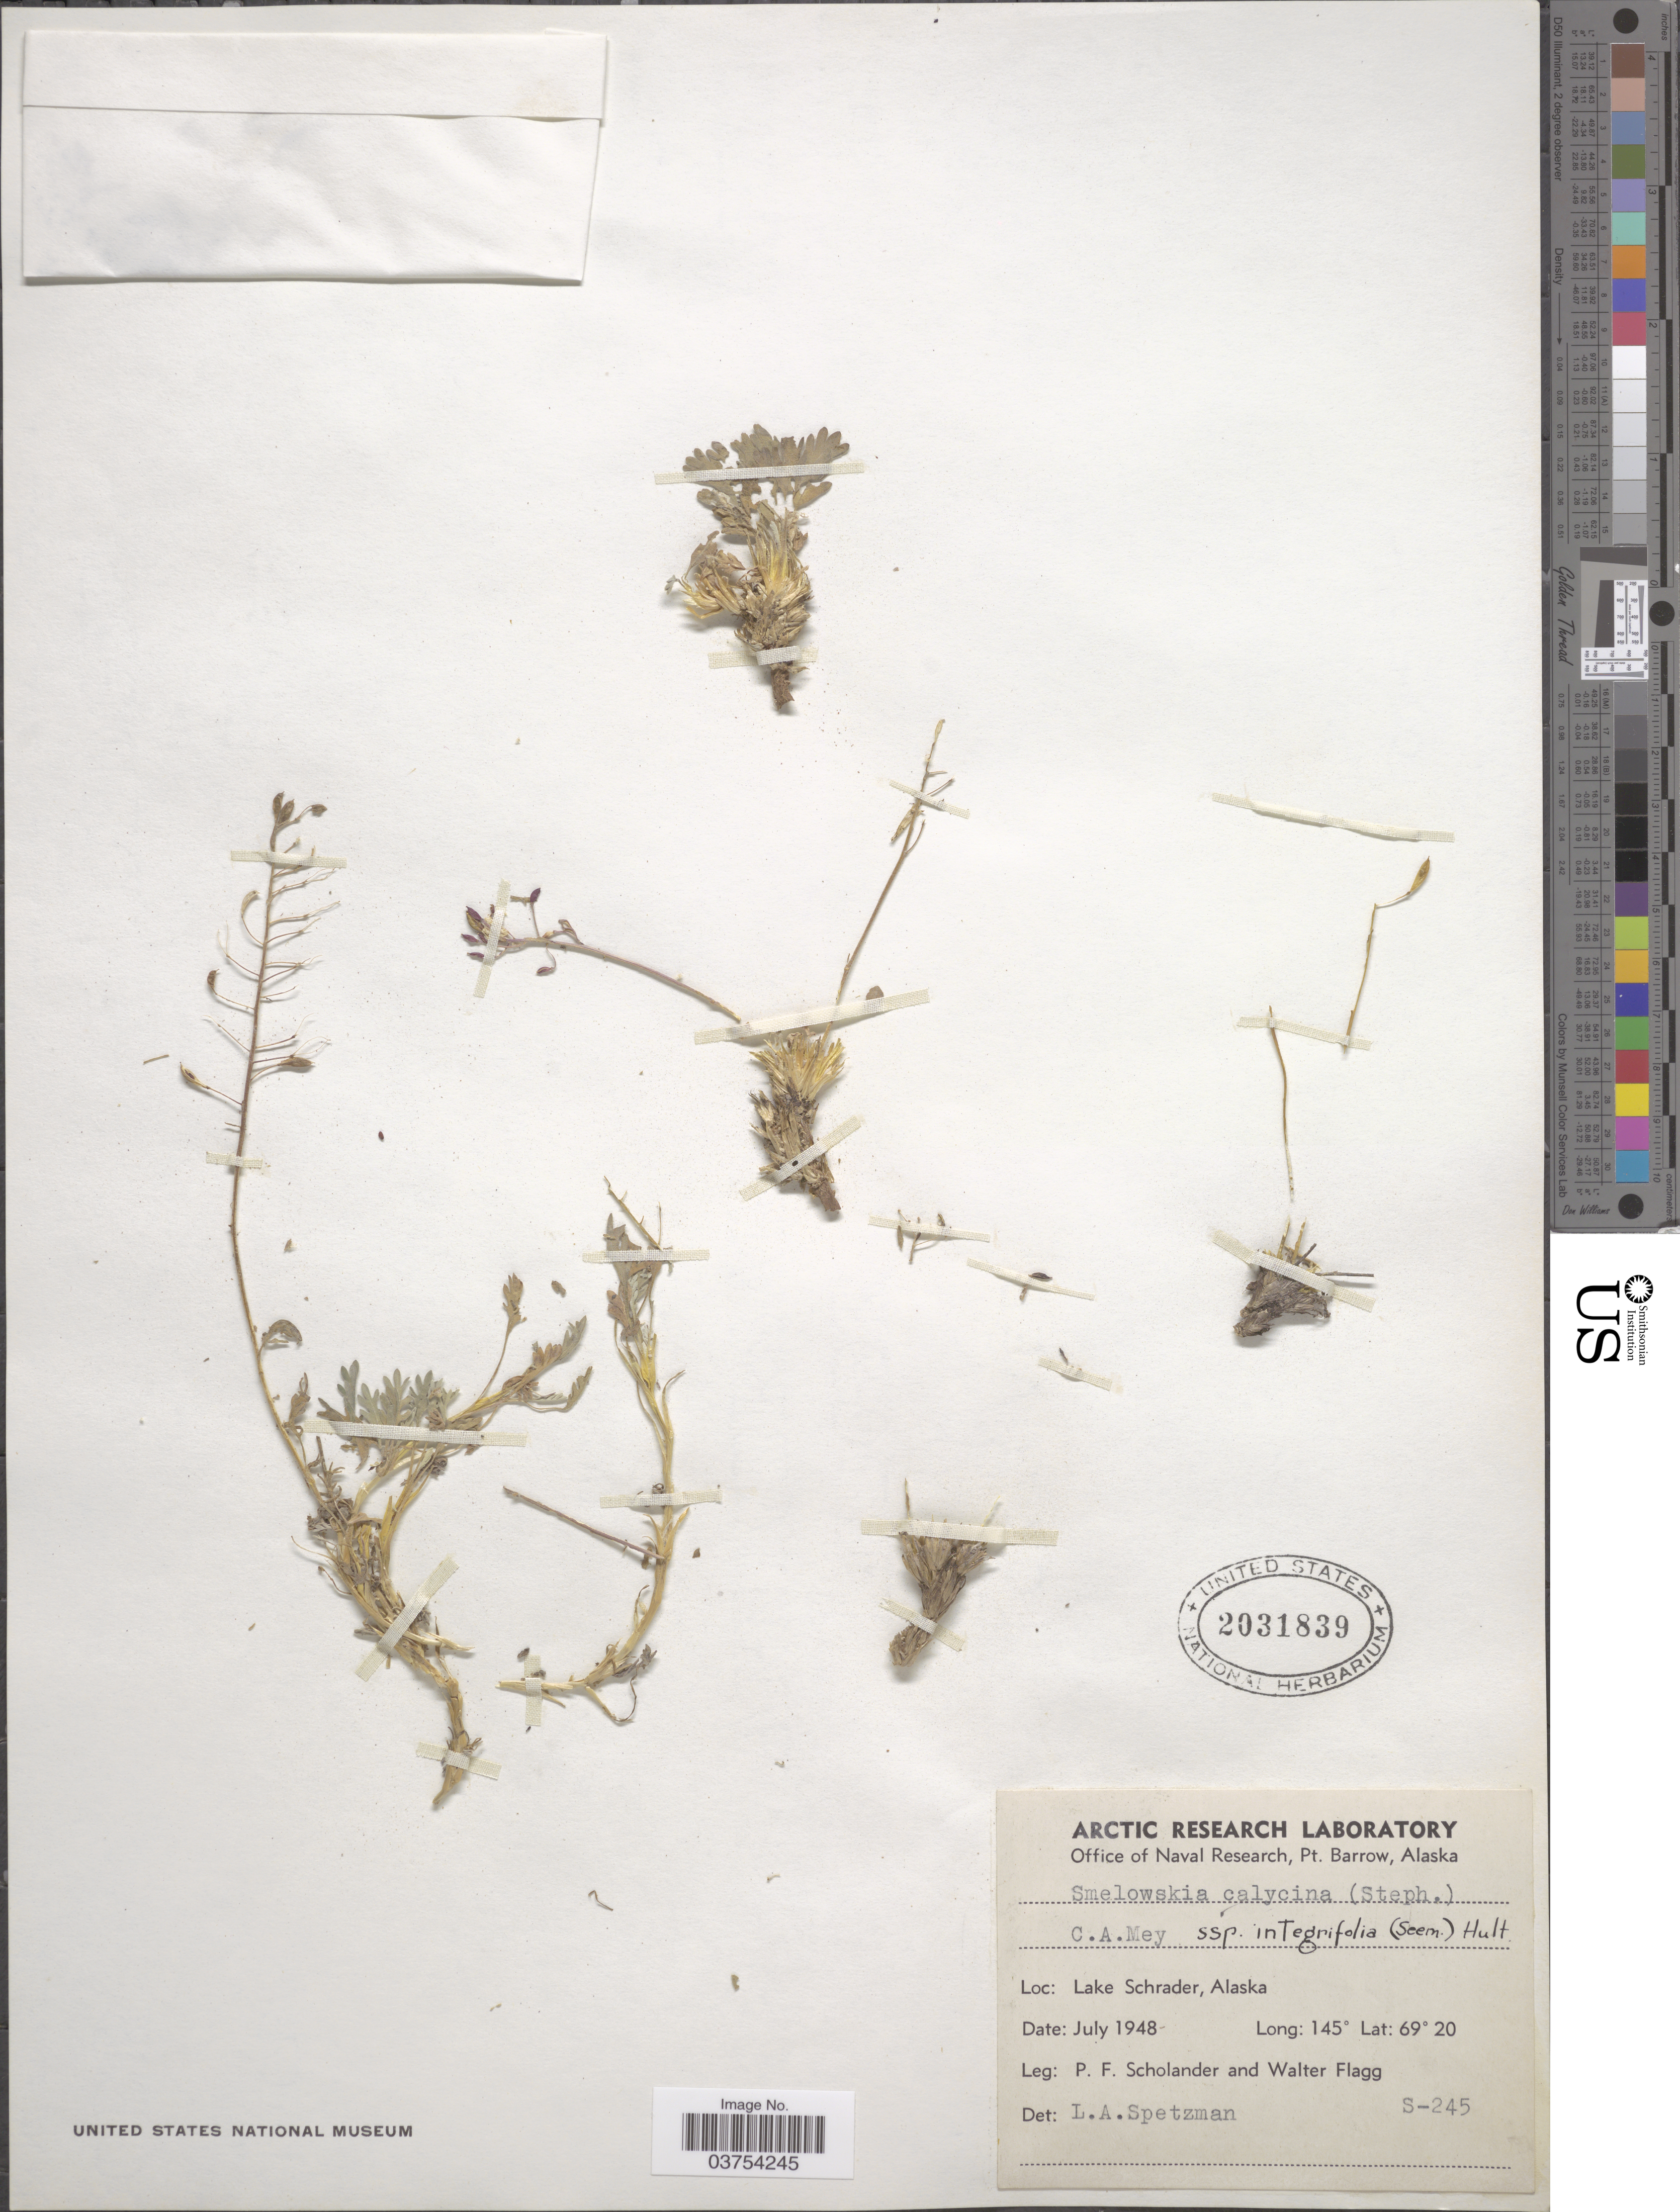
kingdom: Plantae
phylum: Tracheophyta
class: Magnoliopsida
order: Brassicales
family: Brassicaceae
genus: Smelowskia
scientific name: Smelowskia calycina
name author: (Stephan) C.A. Mey.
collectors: P. Scholander & W. Flagg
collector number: S-245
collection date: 1948-07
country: United States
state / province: Alaska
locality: Lake Schrader.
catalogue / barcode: US 2031839